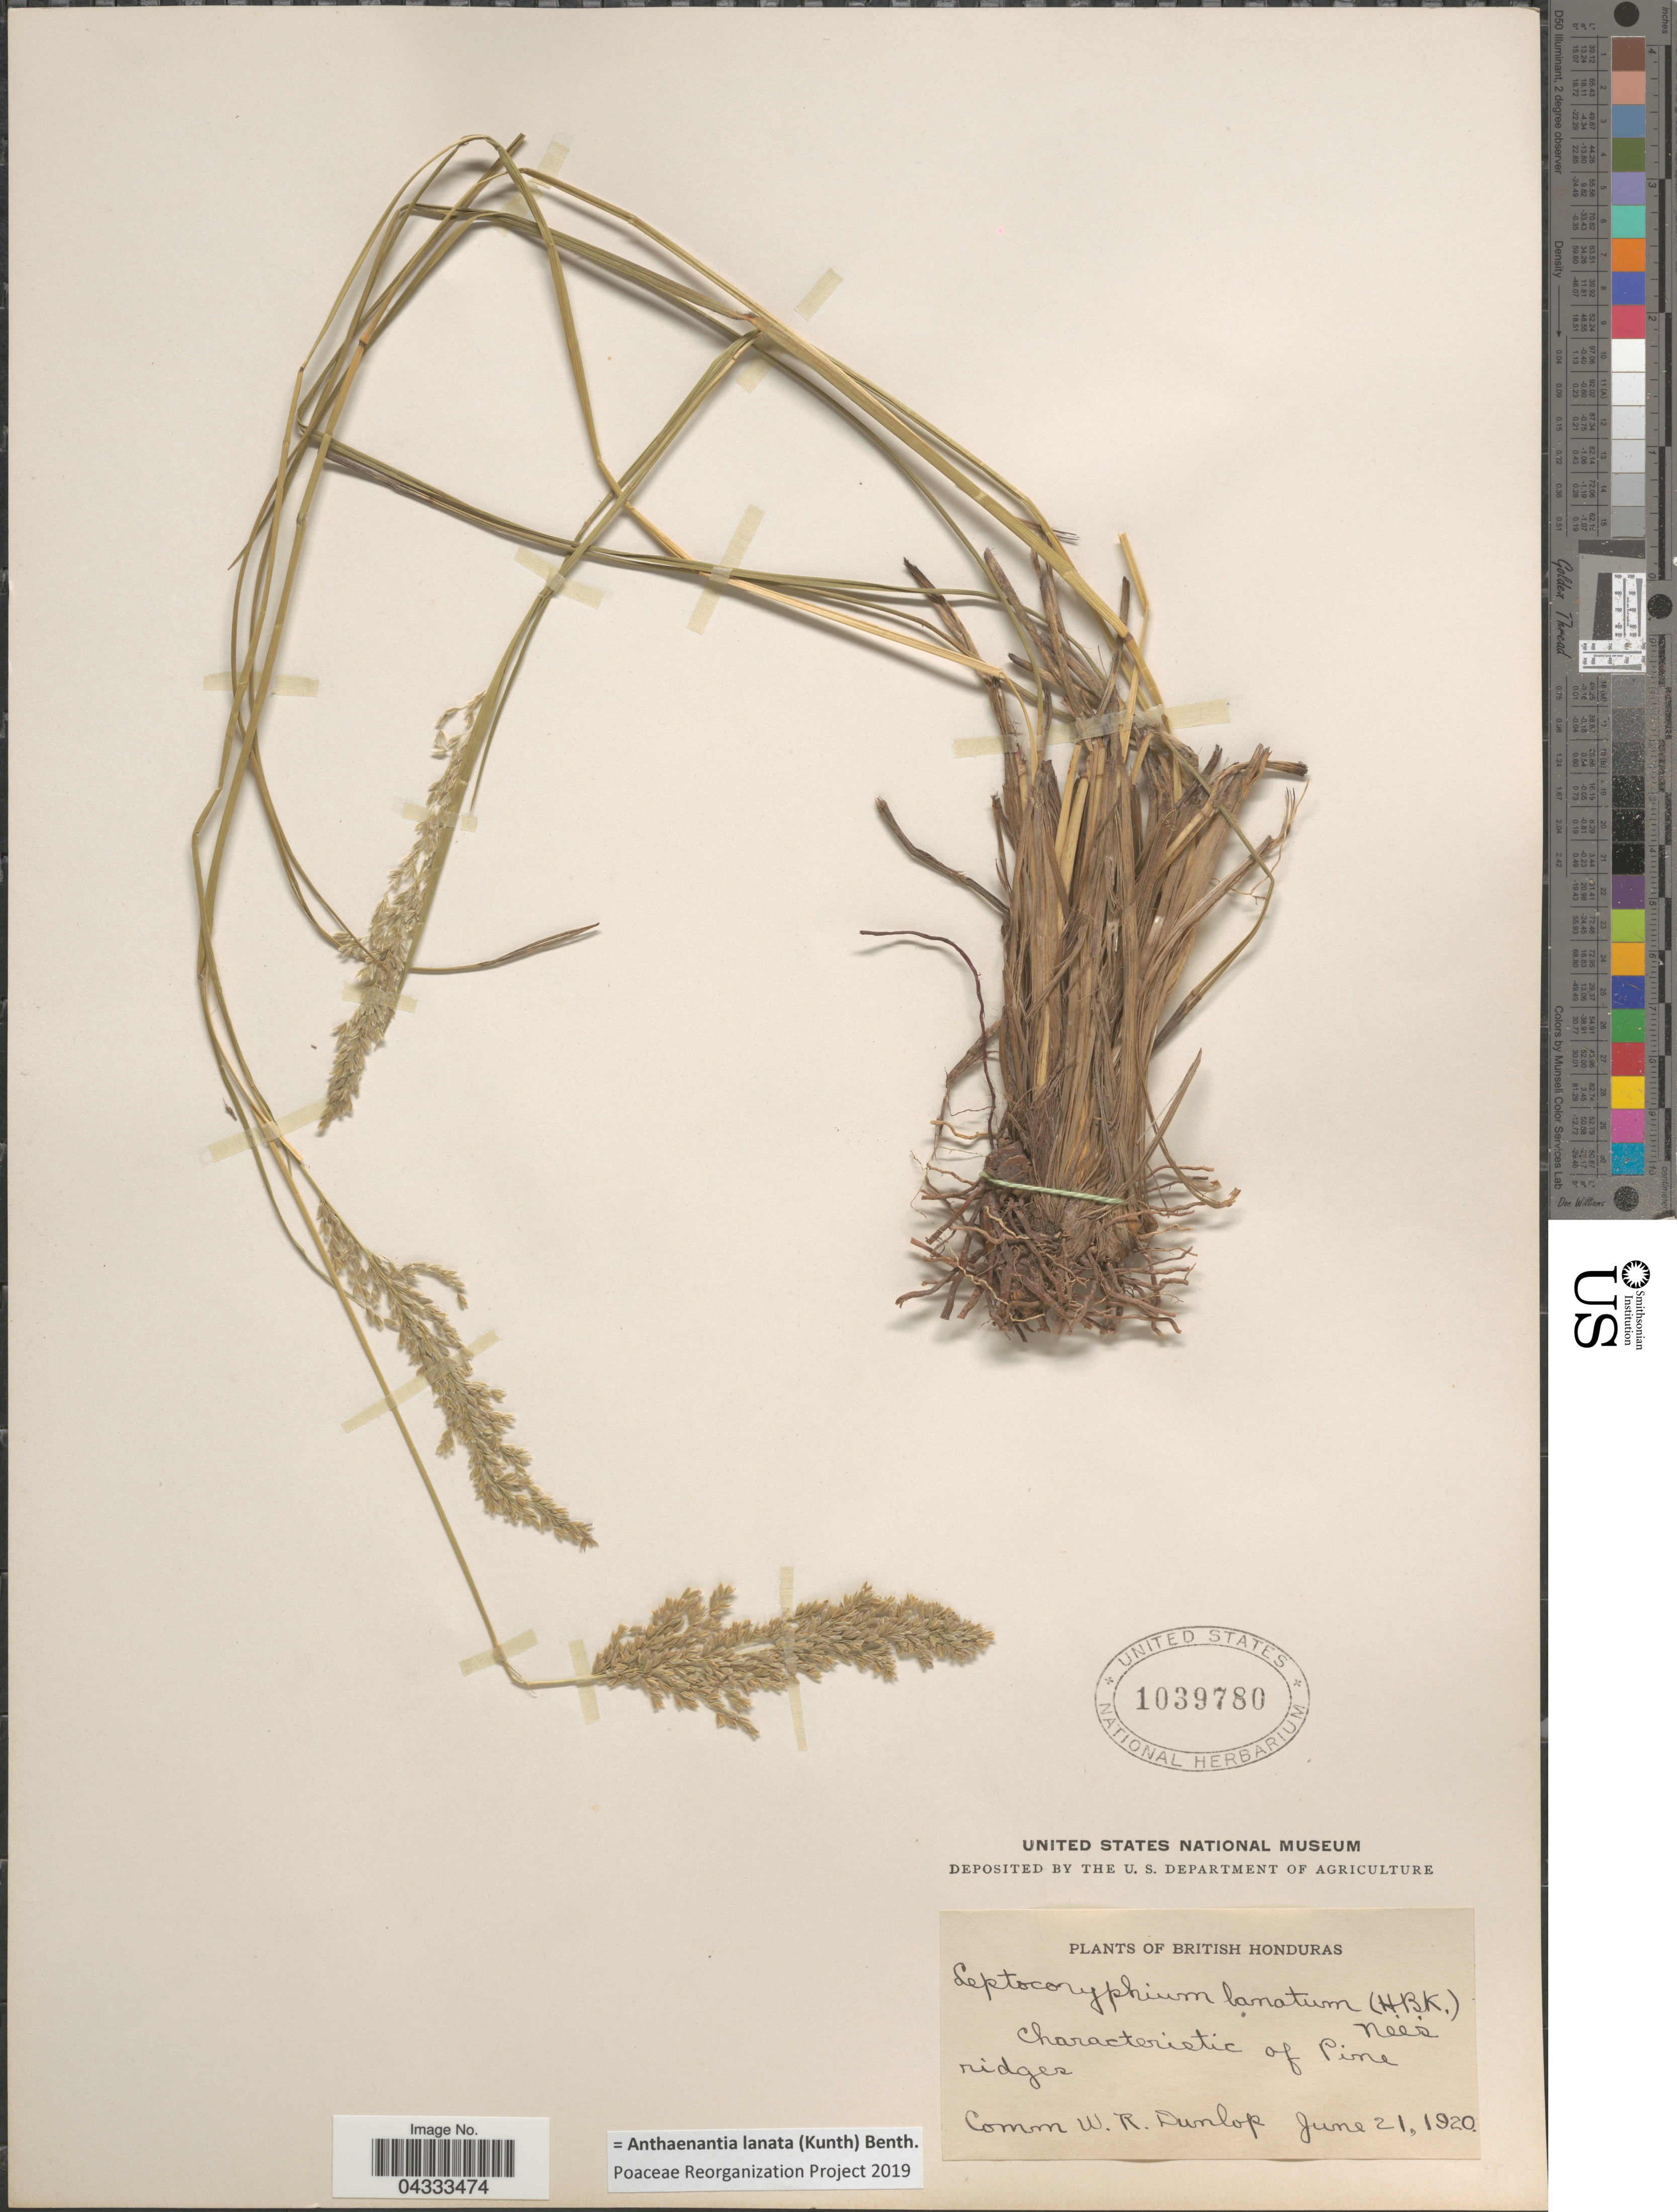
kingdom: Plantae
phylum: Tracheophyta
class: Liliopsida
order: Poales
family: Poaceae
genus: Anthaenantia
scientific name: Anthaenantia lanata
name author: (Kunth) Benth.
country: Belize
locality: British Honduras.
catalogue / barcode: US 1039780